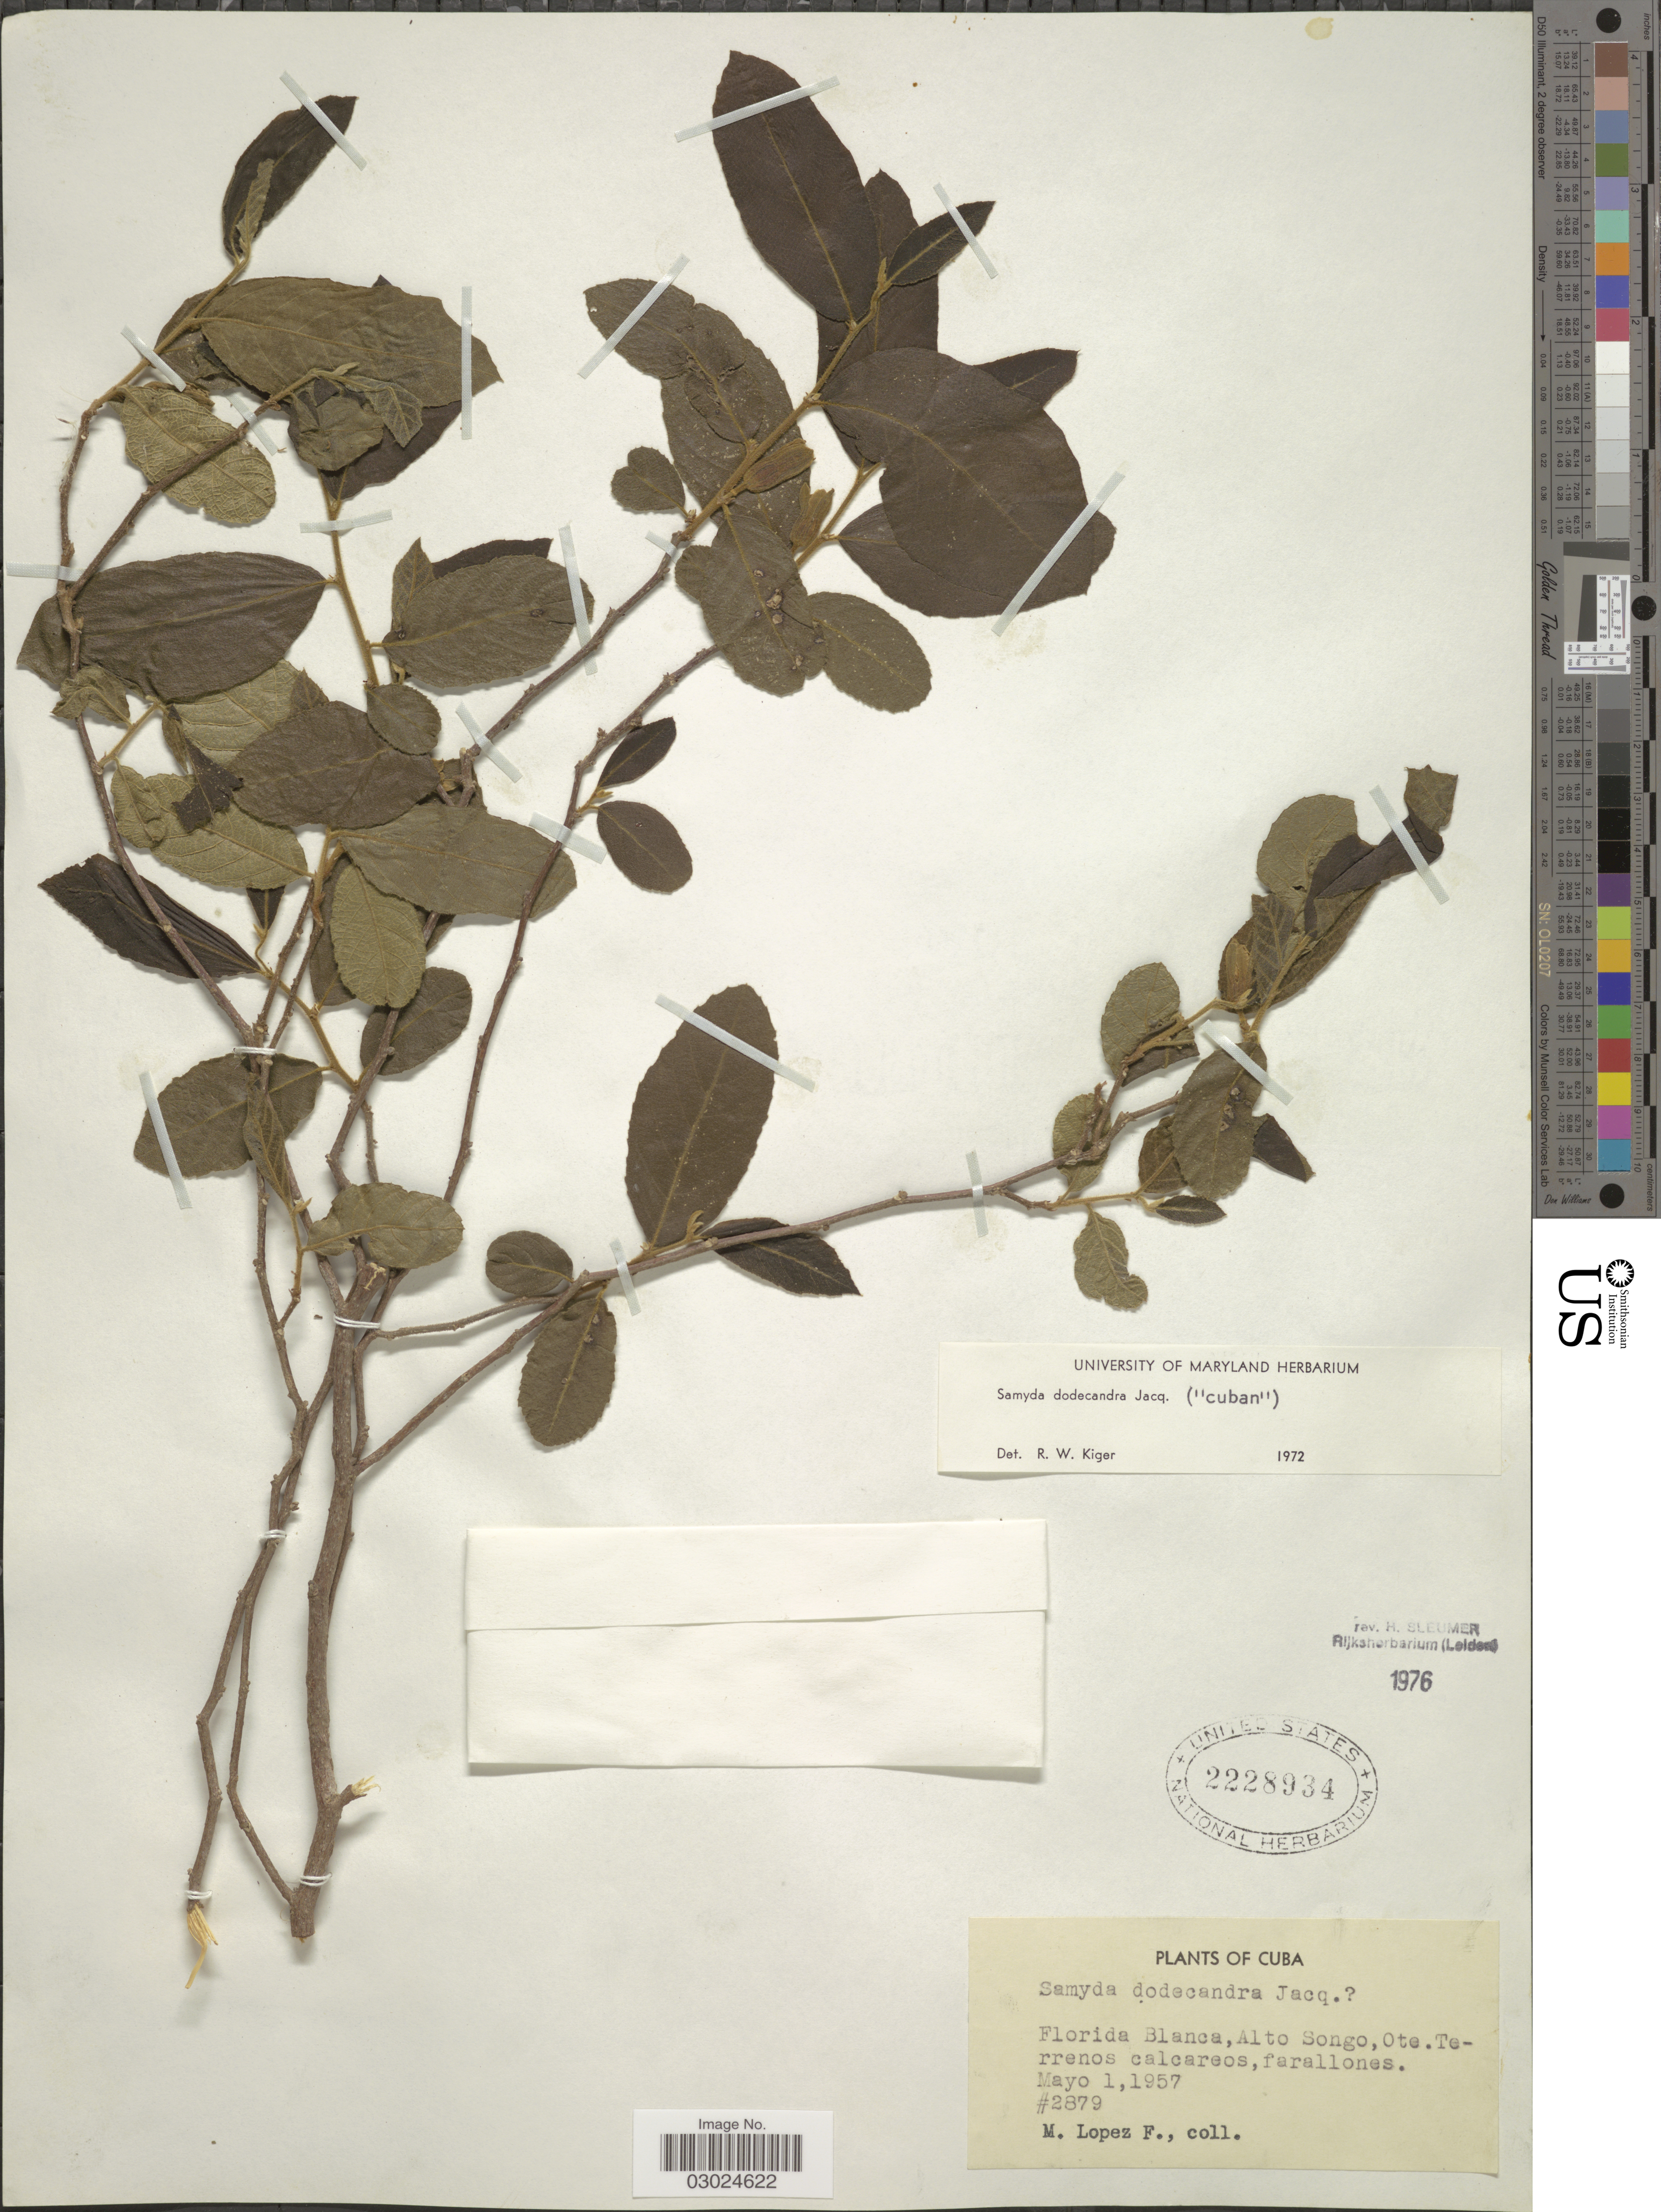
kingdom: Plantae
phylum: Tracheophyta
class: Magnoliopsida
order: Malpighiales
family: Salicaceae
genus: Casearia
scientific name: Casearia dodecandra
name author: (Jacq.) T. Samar. & M.H. Alford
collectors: M. Lopéz-F.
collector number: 2879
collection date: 1957-05-01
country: Cuba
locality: Florida Blanca, Alto Songo, Ote.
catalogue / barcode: US 2228934